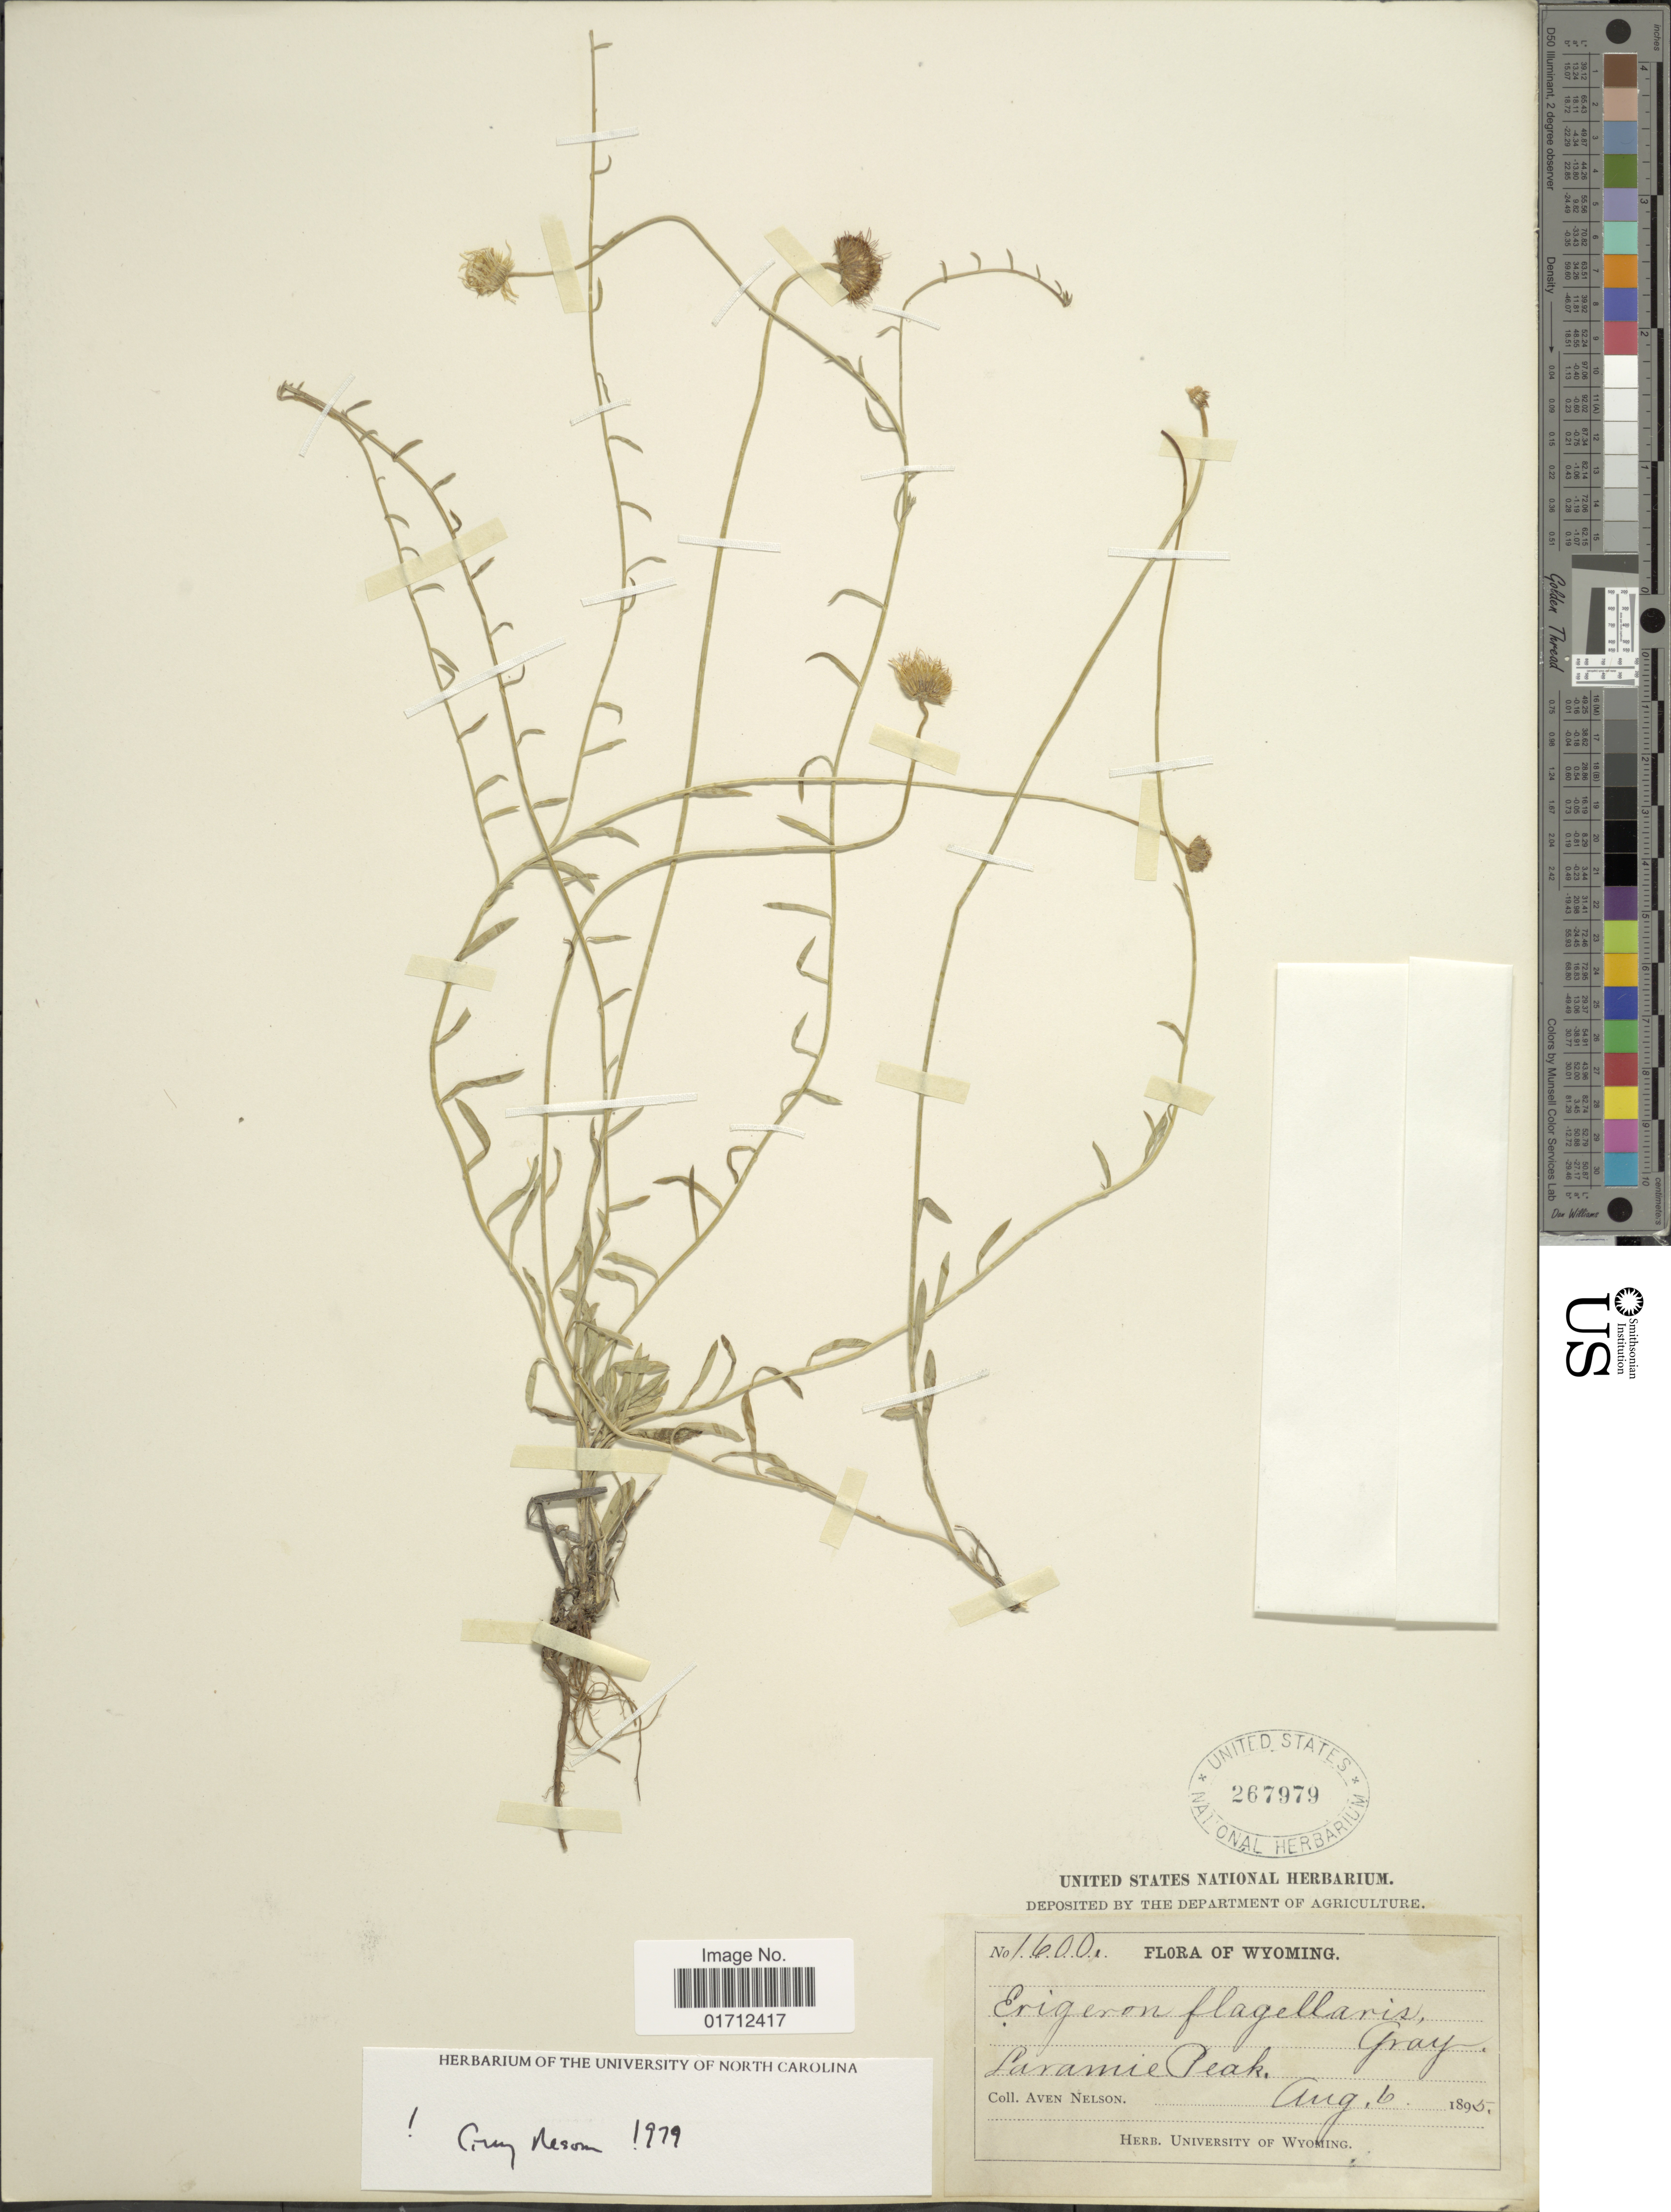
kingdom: Plantae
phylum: Tracheophyta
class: Magnoliopsida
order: Asterales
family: Asteraceae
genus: Erigeron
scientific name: Erigeron flagellaris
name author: A. Gray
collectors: A. Nelson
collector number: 1600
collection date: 1895-08-06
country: United States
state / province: Wyoming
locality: Laramie Peak.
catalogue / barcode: US 267979